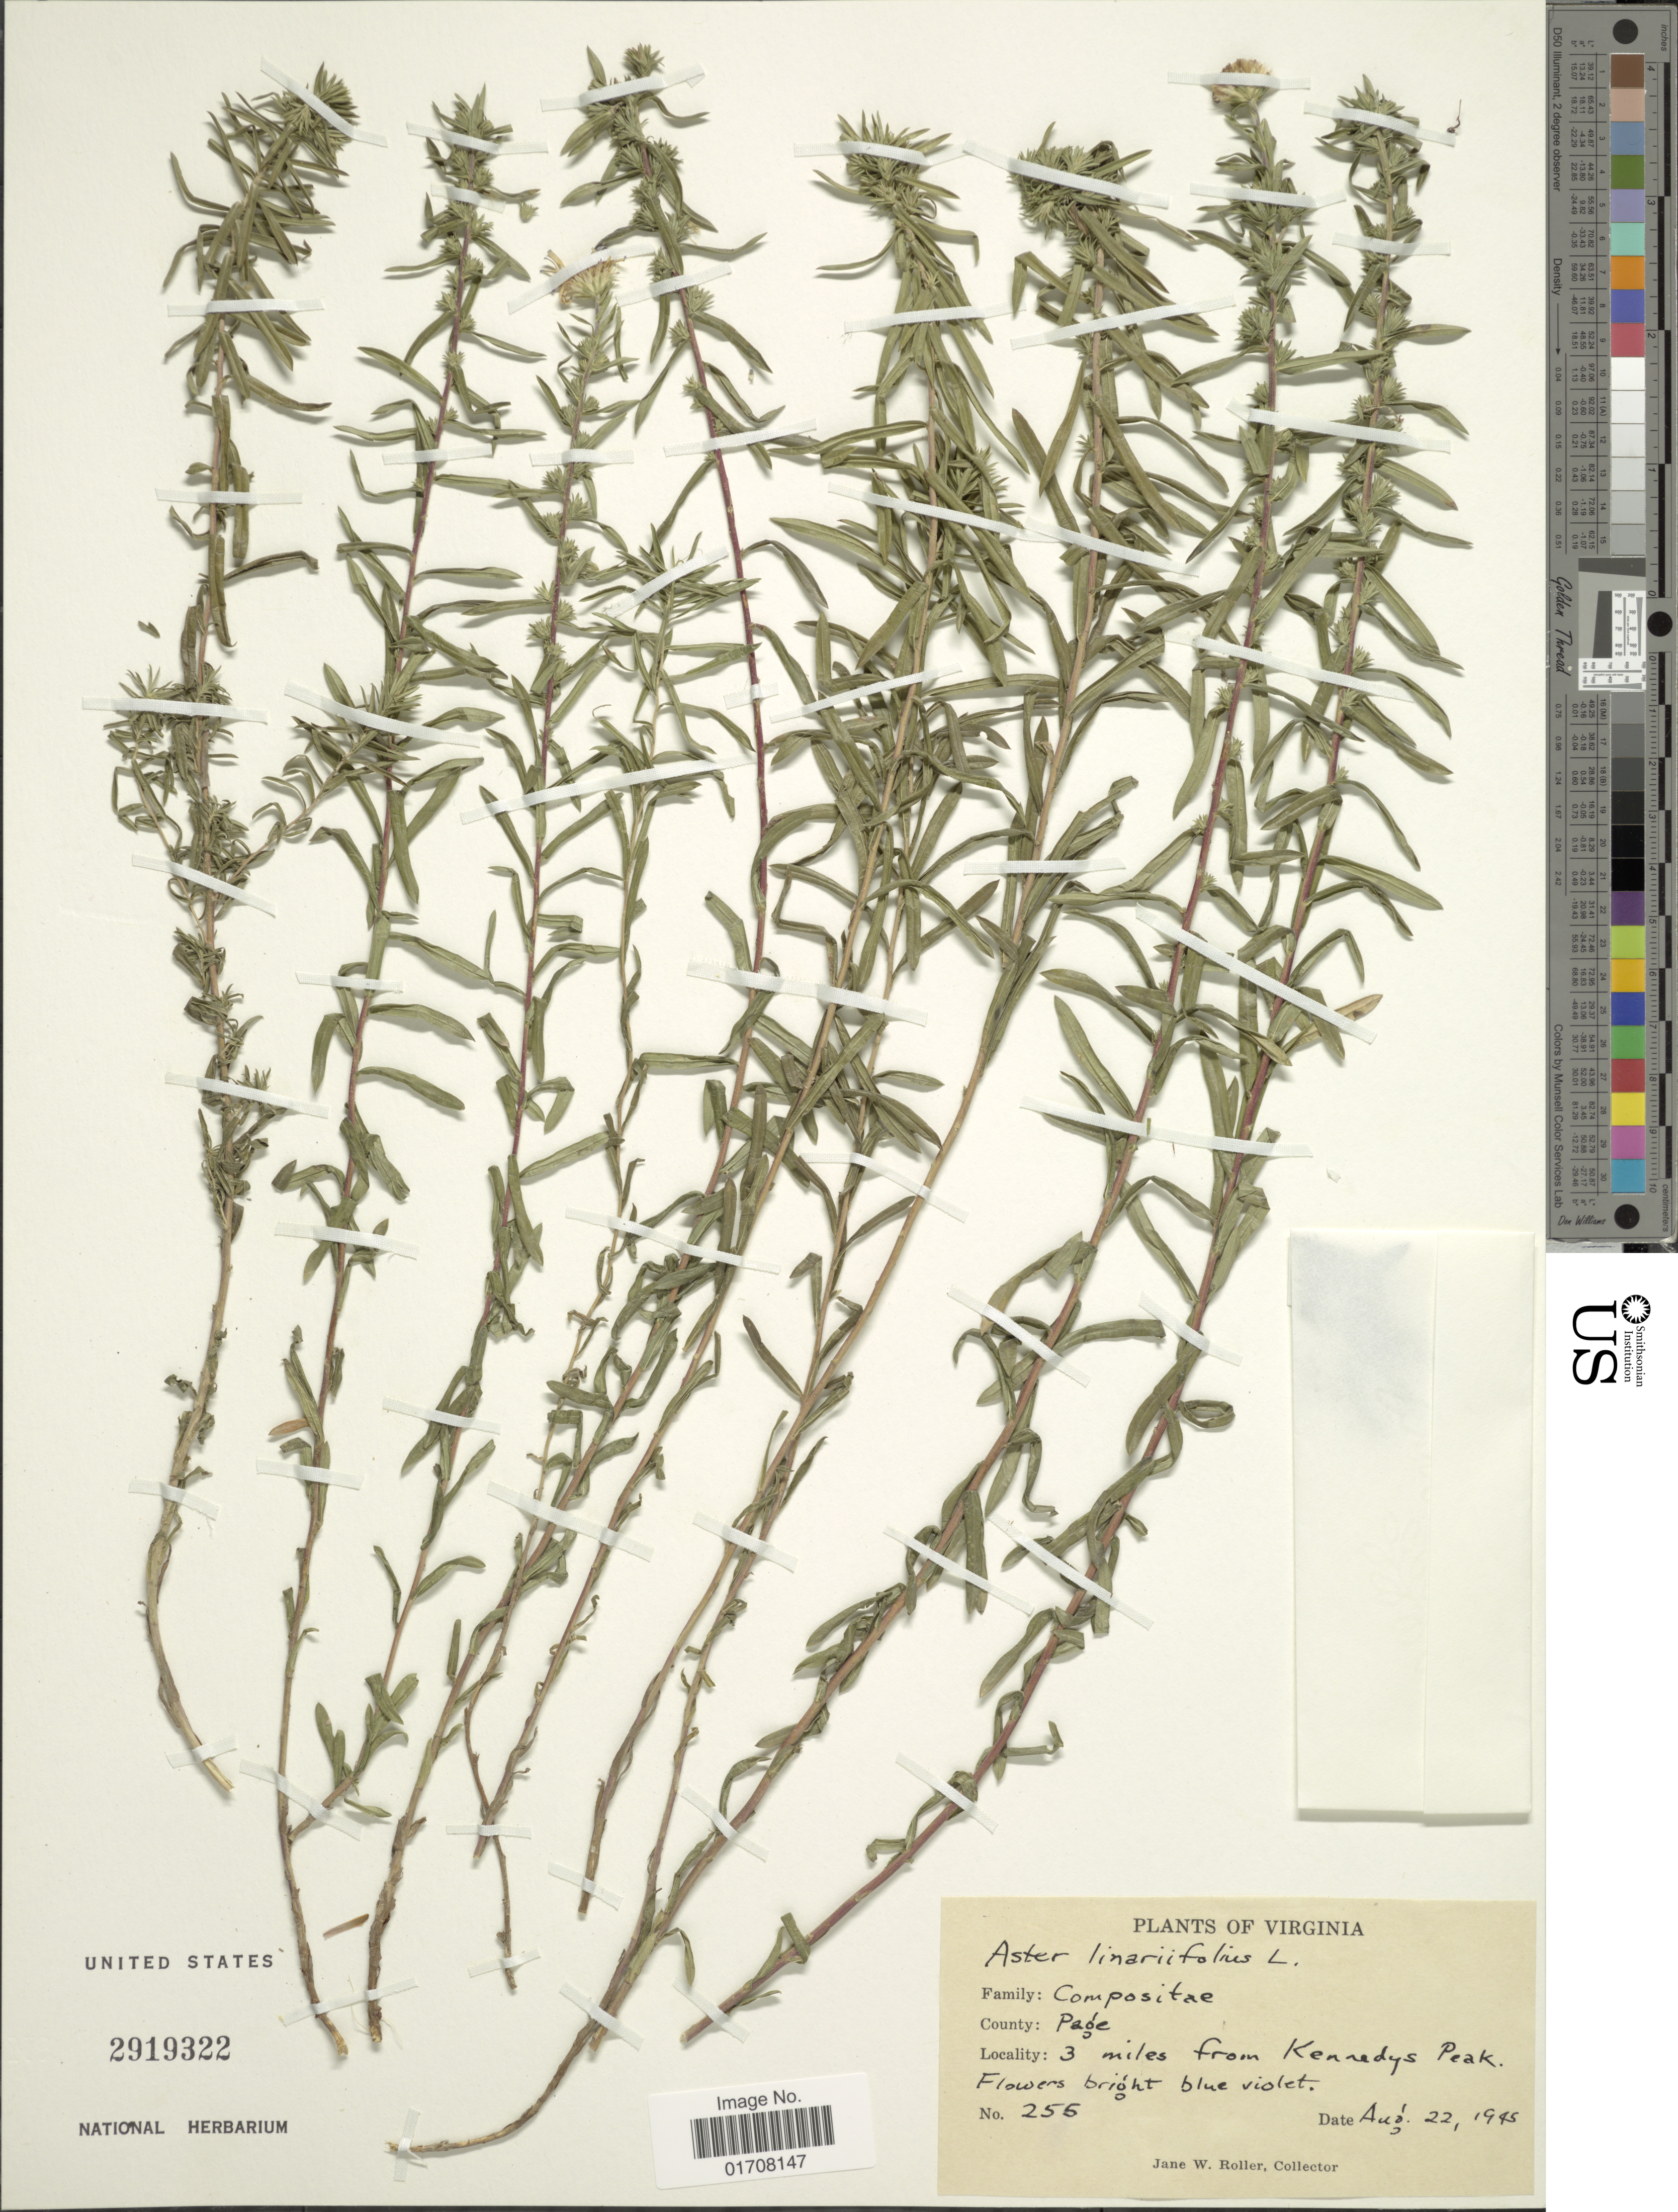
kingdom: Plantae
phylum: Tracheophyta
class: Magnoliopsida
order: Asterales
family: Asteraceae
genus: Ionactis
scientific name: Ionactis linariifolia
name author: (L.) Greene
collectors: J. W. Roller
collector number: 255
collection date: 1945-08-22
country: United States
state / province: Virginia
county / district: Page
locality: County: Page, 3 miles from Kennedys Peak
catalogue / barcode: US 2919322